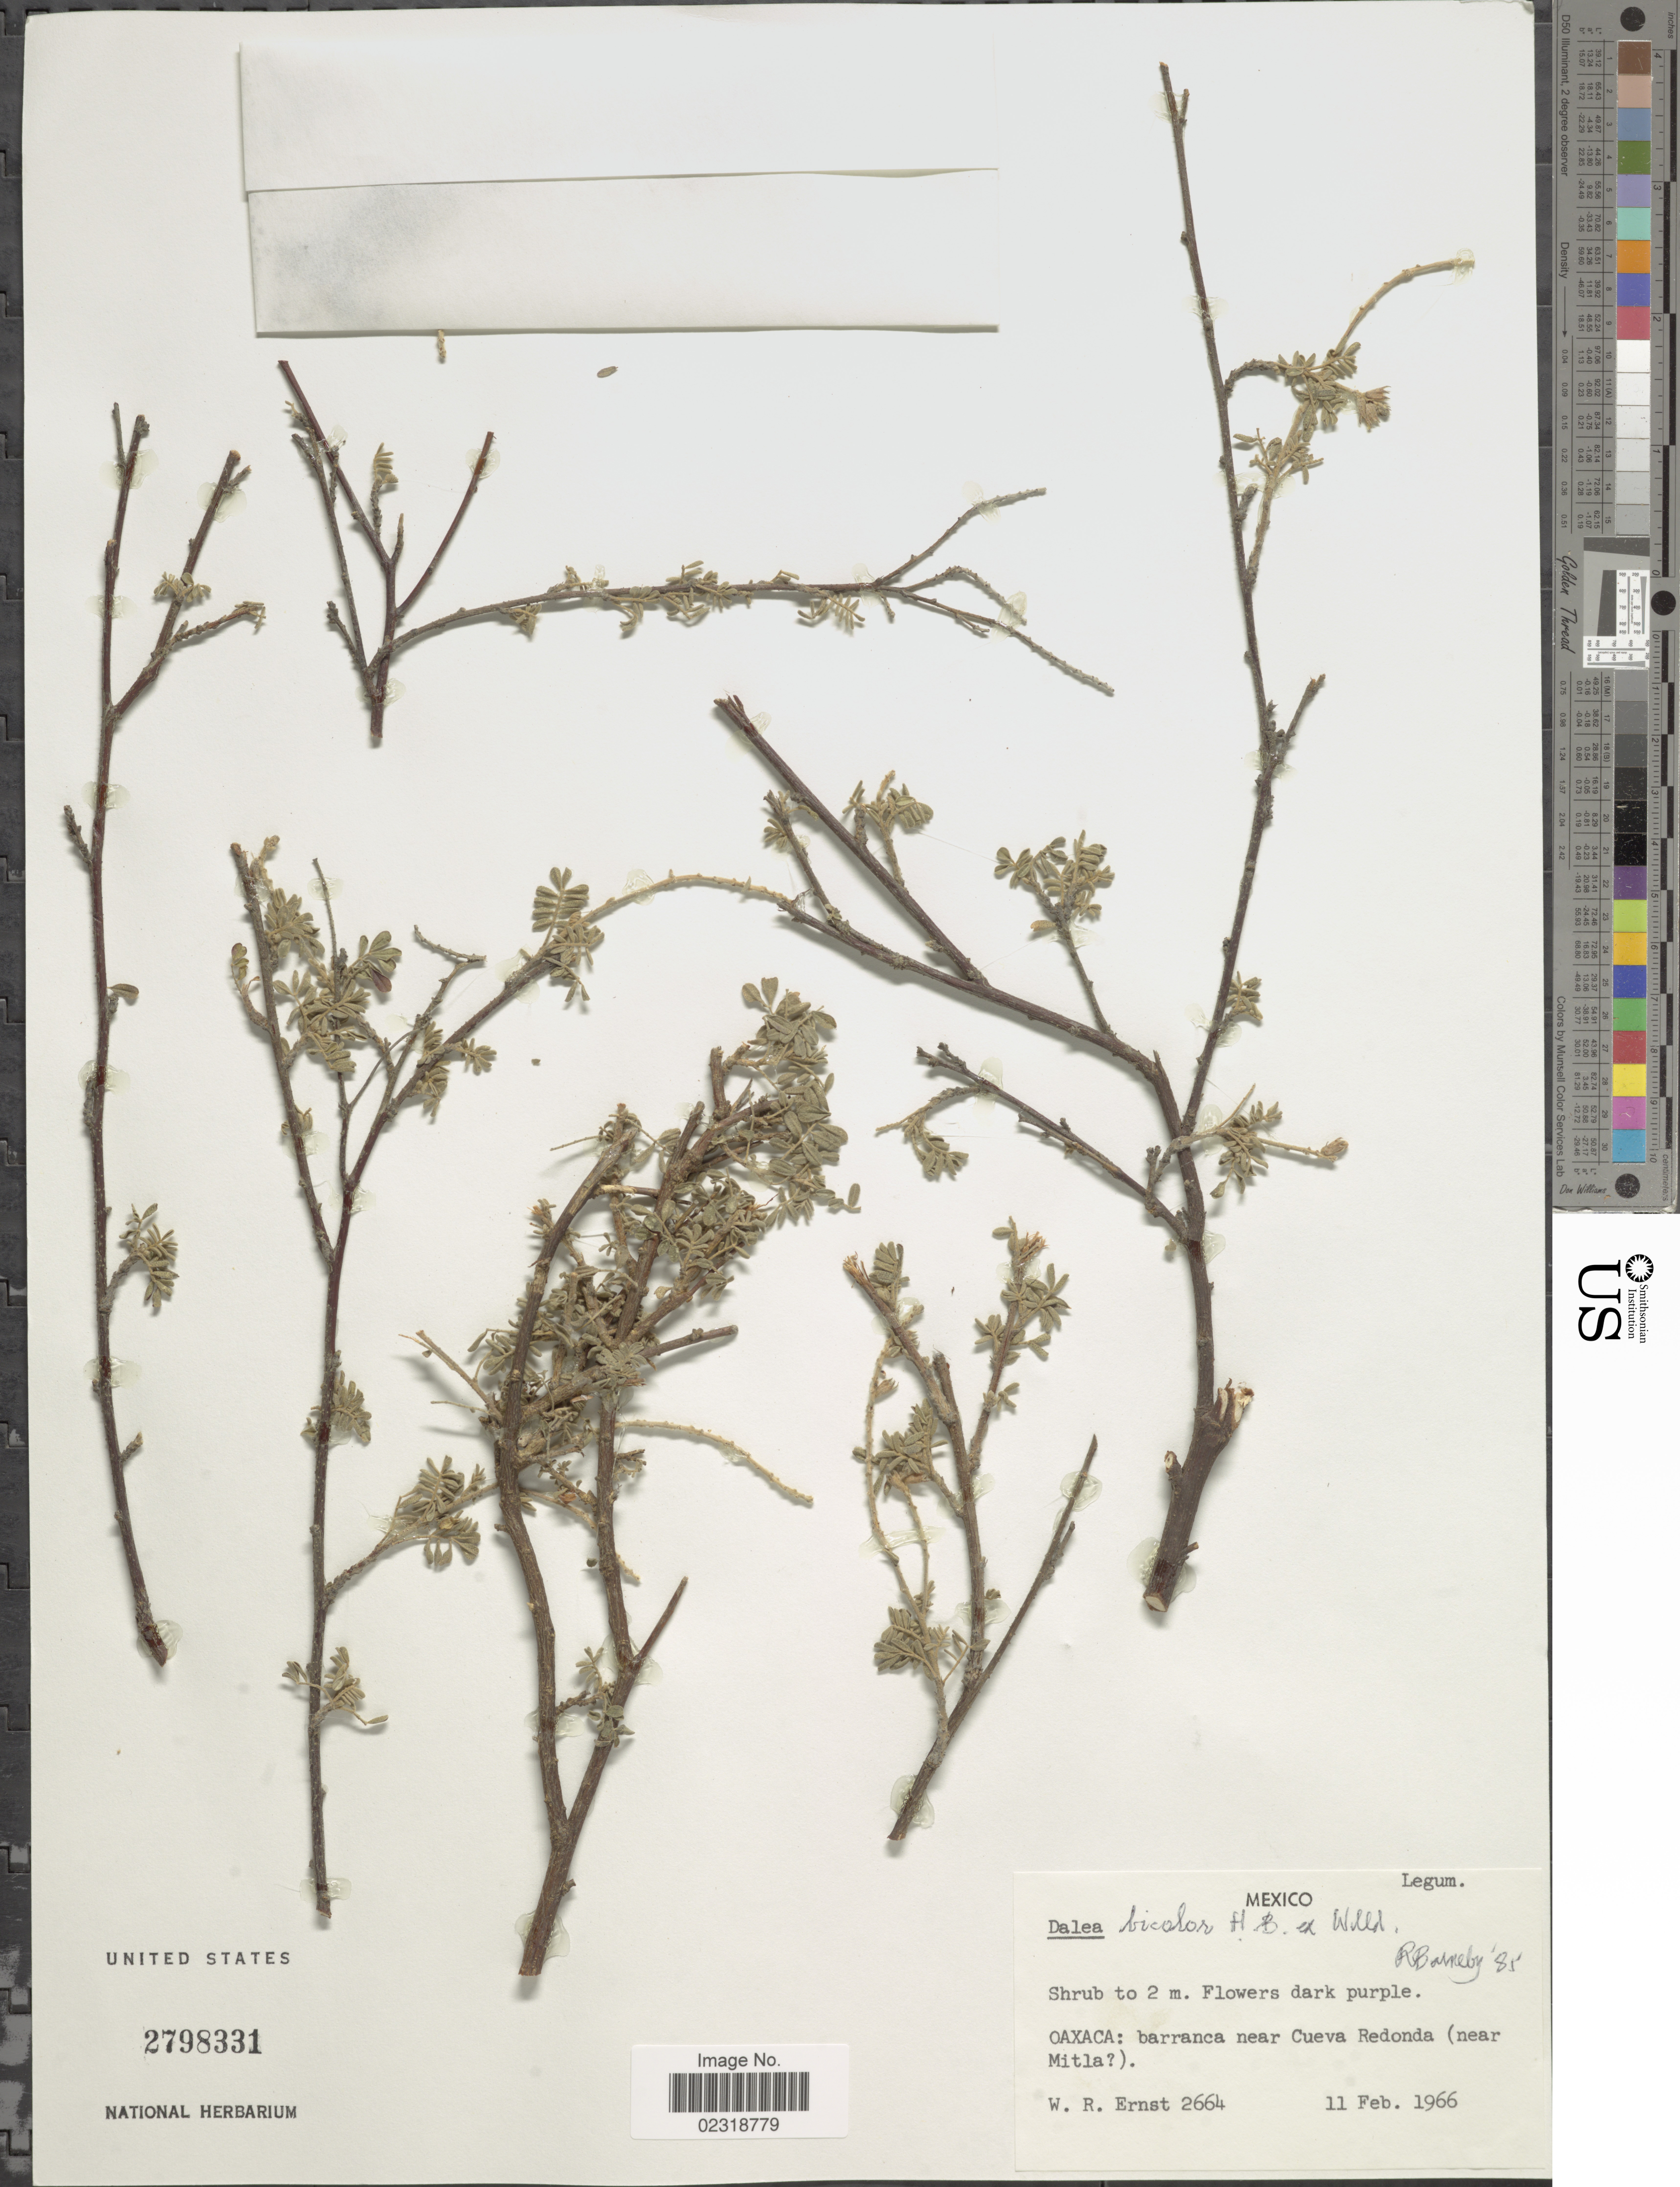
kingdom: Plantae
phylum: Tracheophyta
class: Magnoliopsida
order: Fabales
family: Fabaceae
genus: Dalea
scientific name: Dalea bicolor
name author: Humb. & Bonpl. ex Willd.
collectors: W. R. Ernst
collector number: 2664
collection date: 1966-02-11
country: Mexico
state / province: Oaxaca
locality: Barranca near Cueva Redonda (near Mitla [unsure placement]).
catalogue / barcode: US 2798331